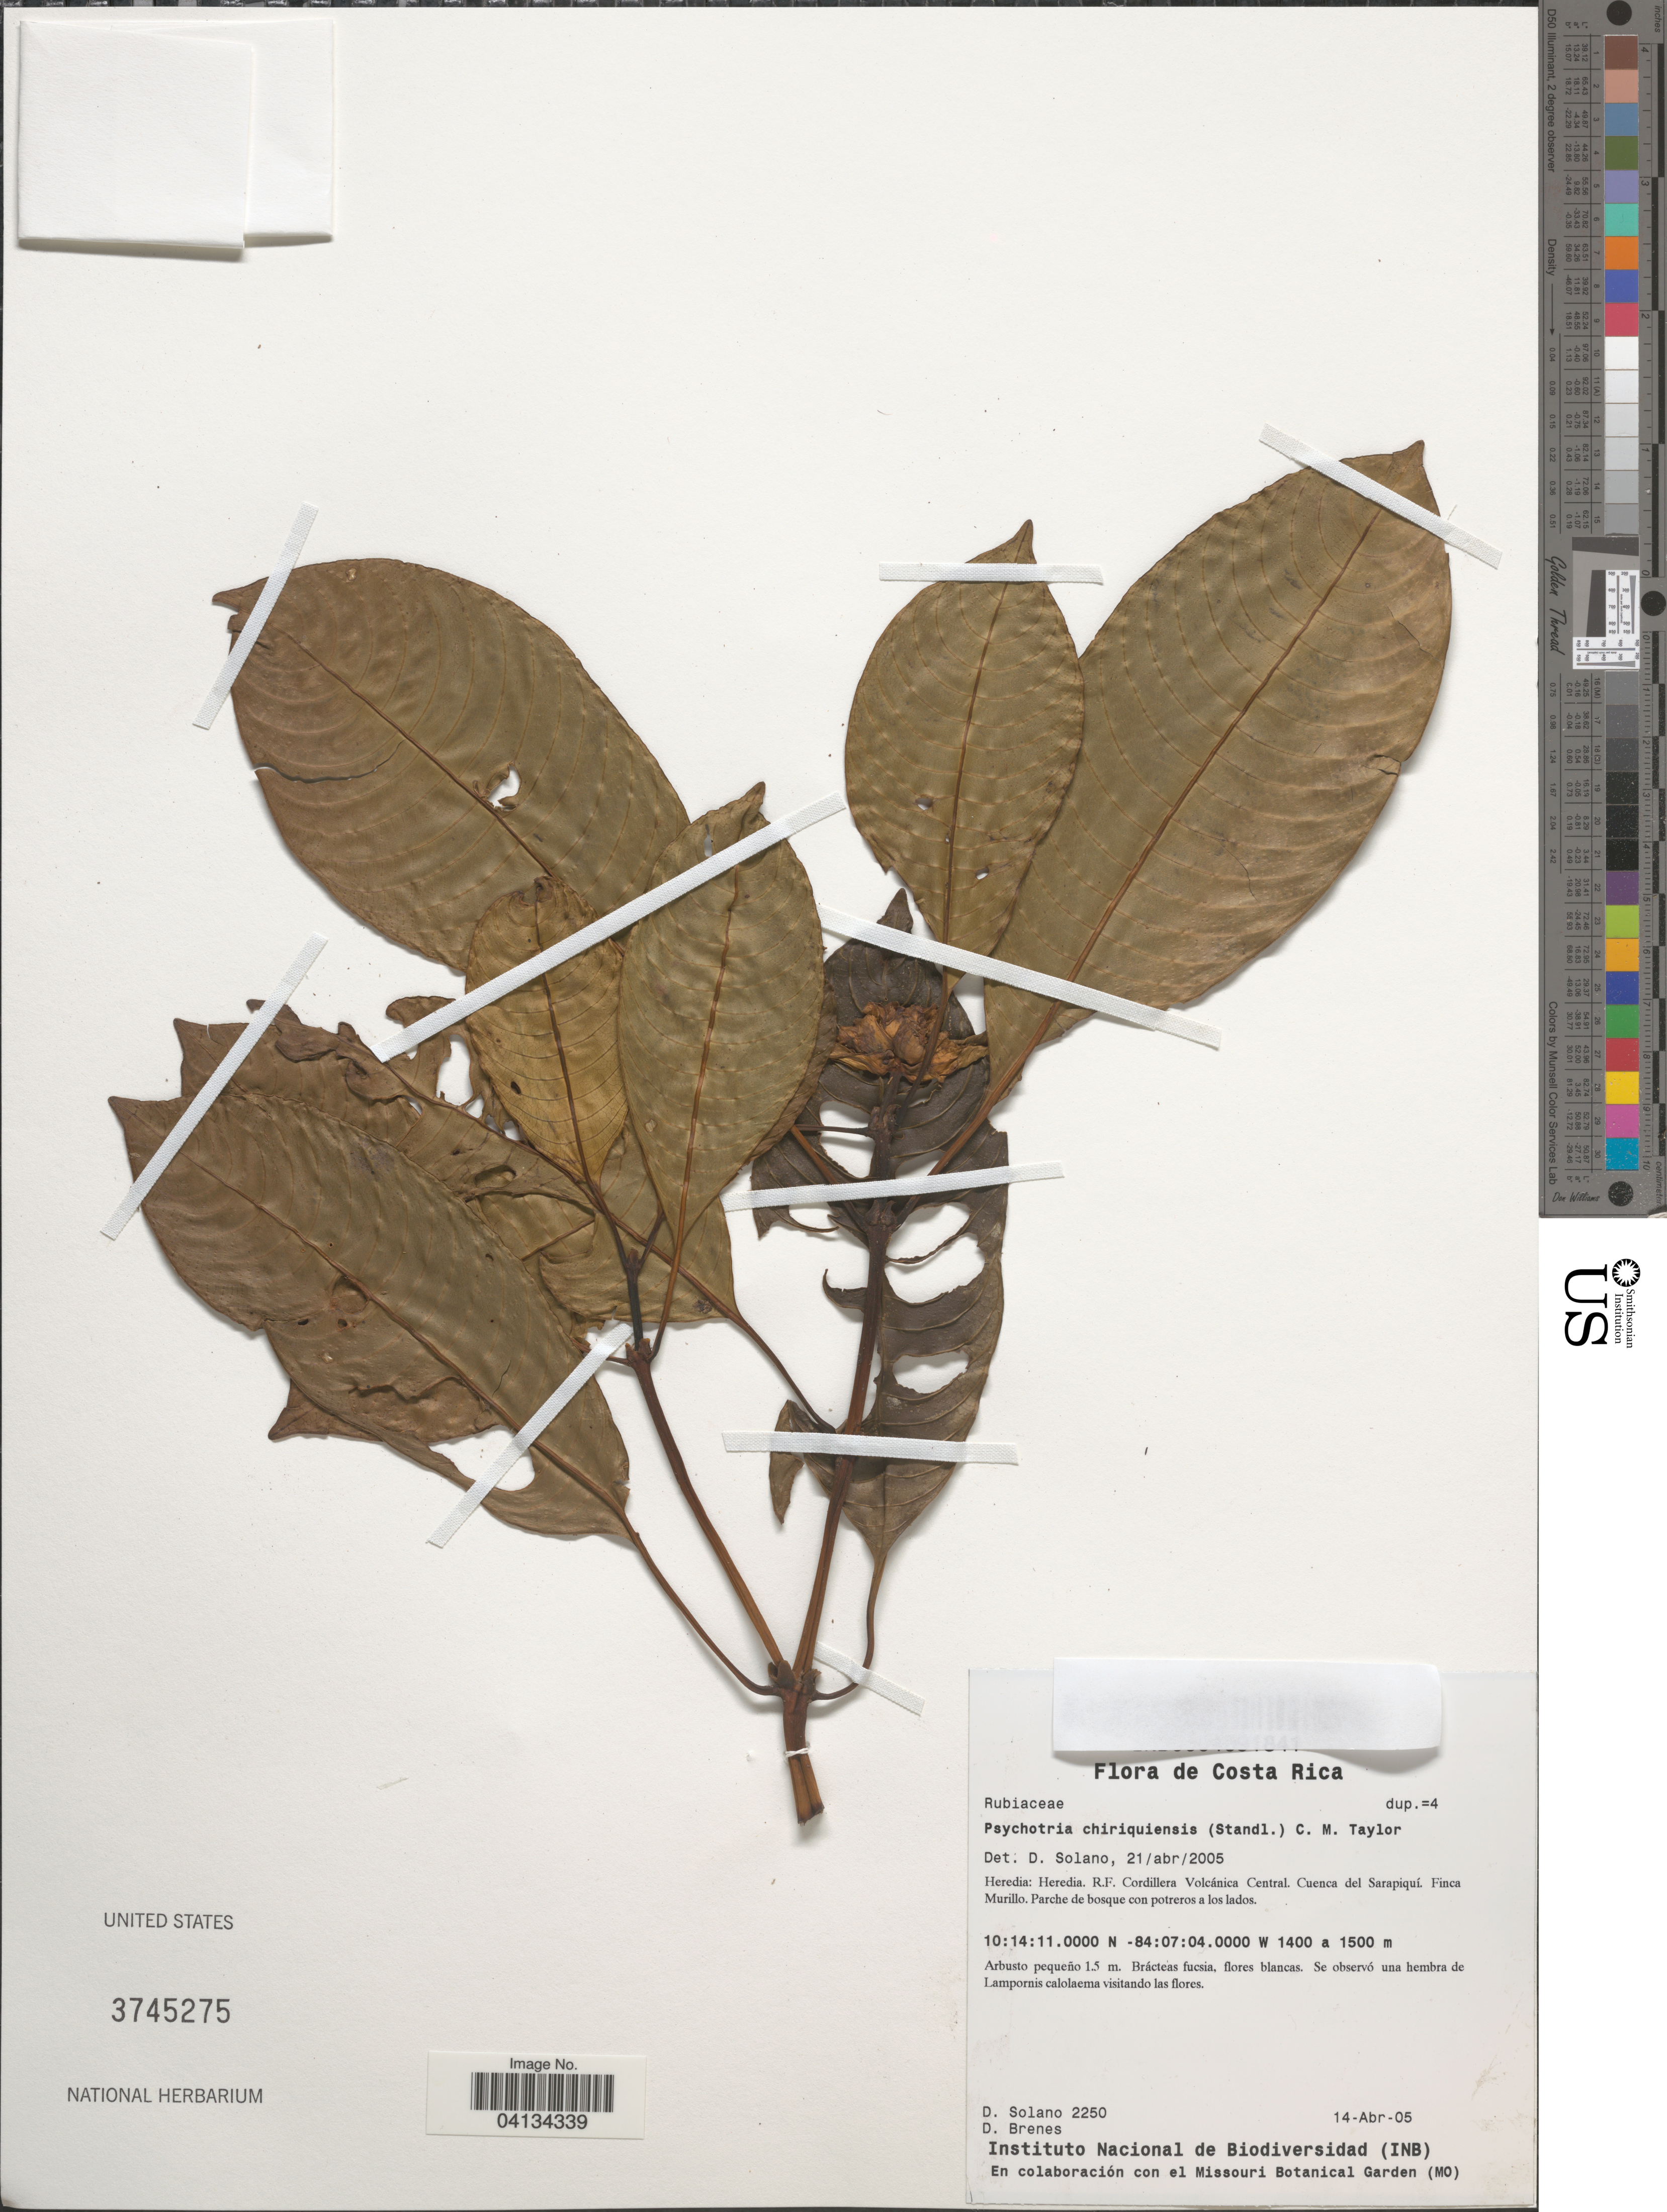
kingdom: Plantae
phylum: Tracheophyta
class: Magnoliopsida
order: Gentianales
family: Rubiaceae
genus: Psychotria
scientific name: Psychotria chiriquiensis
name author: (Standl.) C.M. Taylor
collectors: D. Solano & D. Brenes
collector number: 2250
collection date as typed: Transcribed d/m/y: 14/4/5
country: Costa Rica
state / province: Heredia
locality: Heredia. R.F. Cordillera Volcánica Central. Cuenca del Sarapiquí. Finca Murillo.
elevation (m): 1400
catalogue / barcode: US 3745275